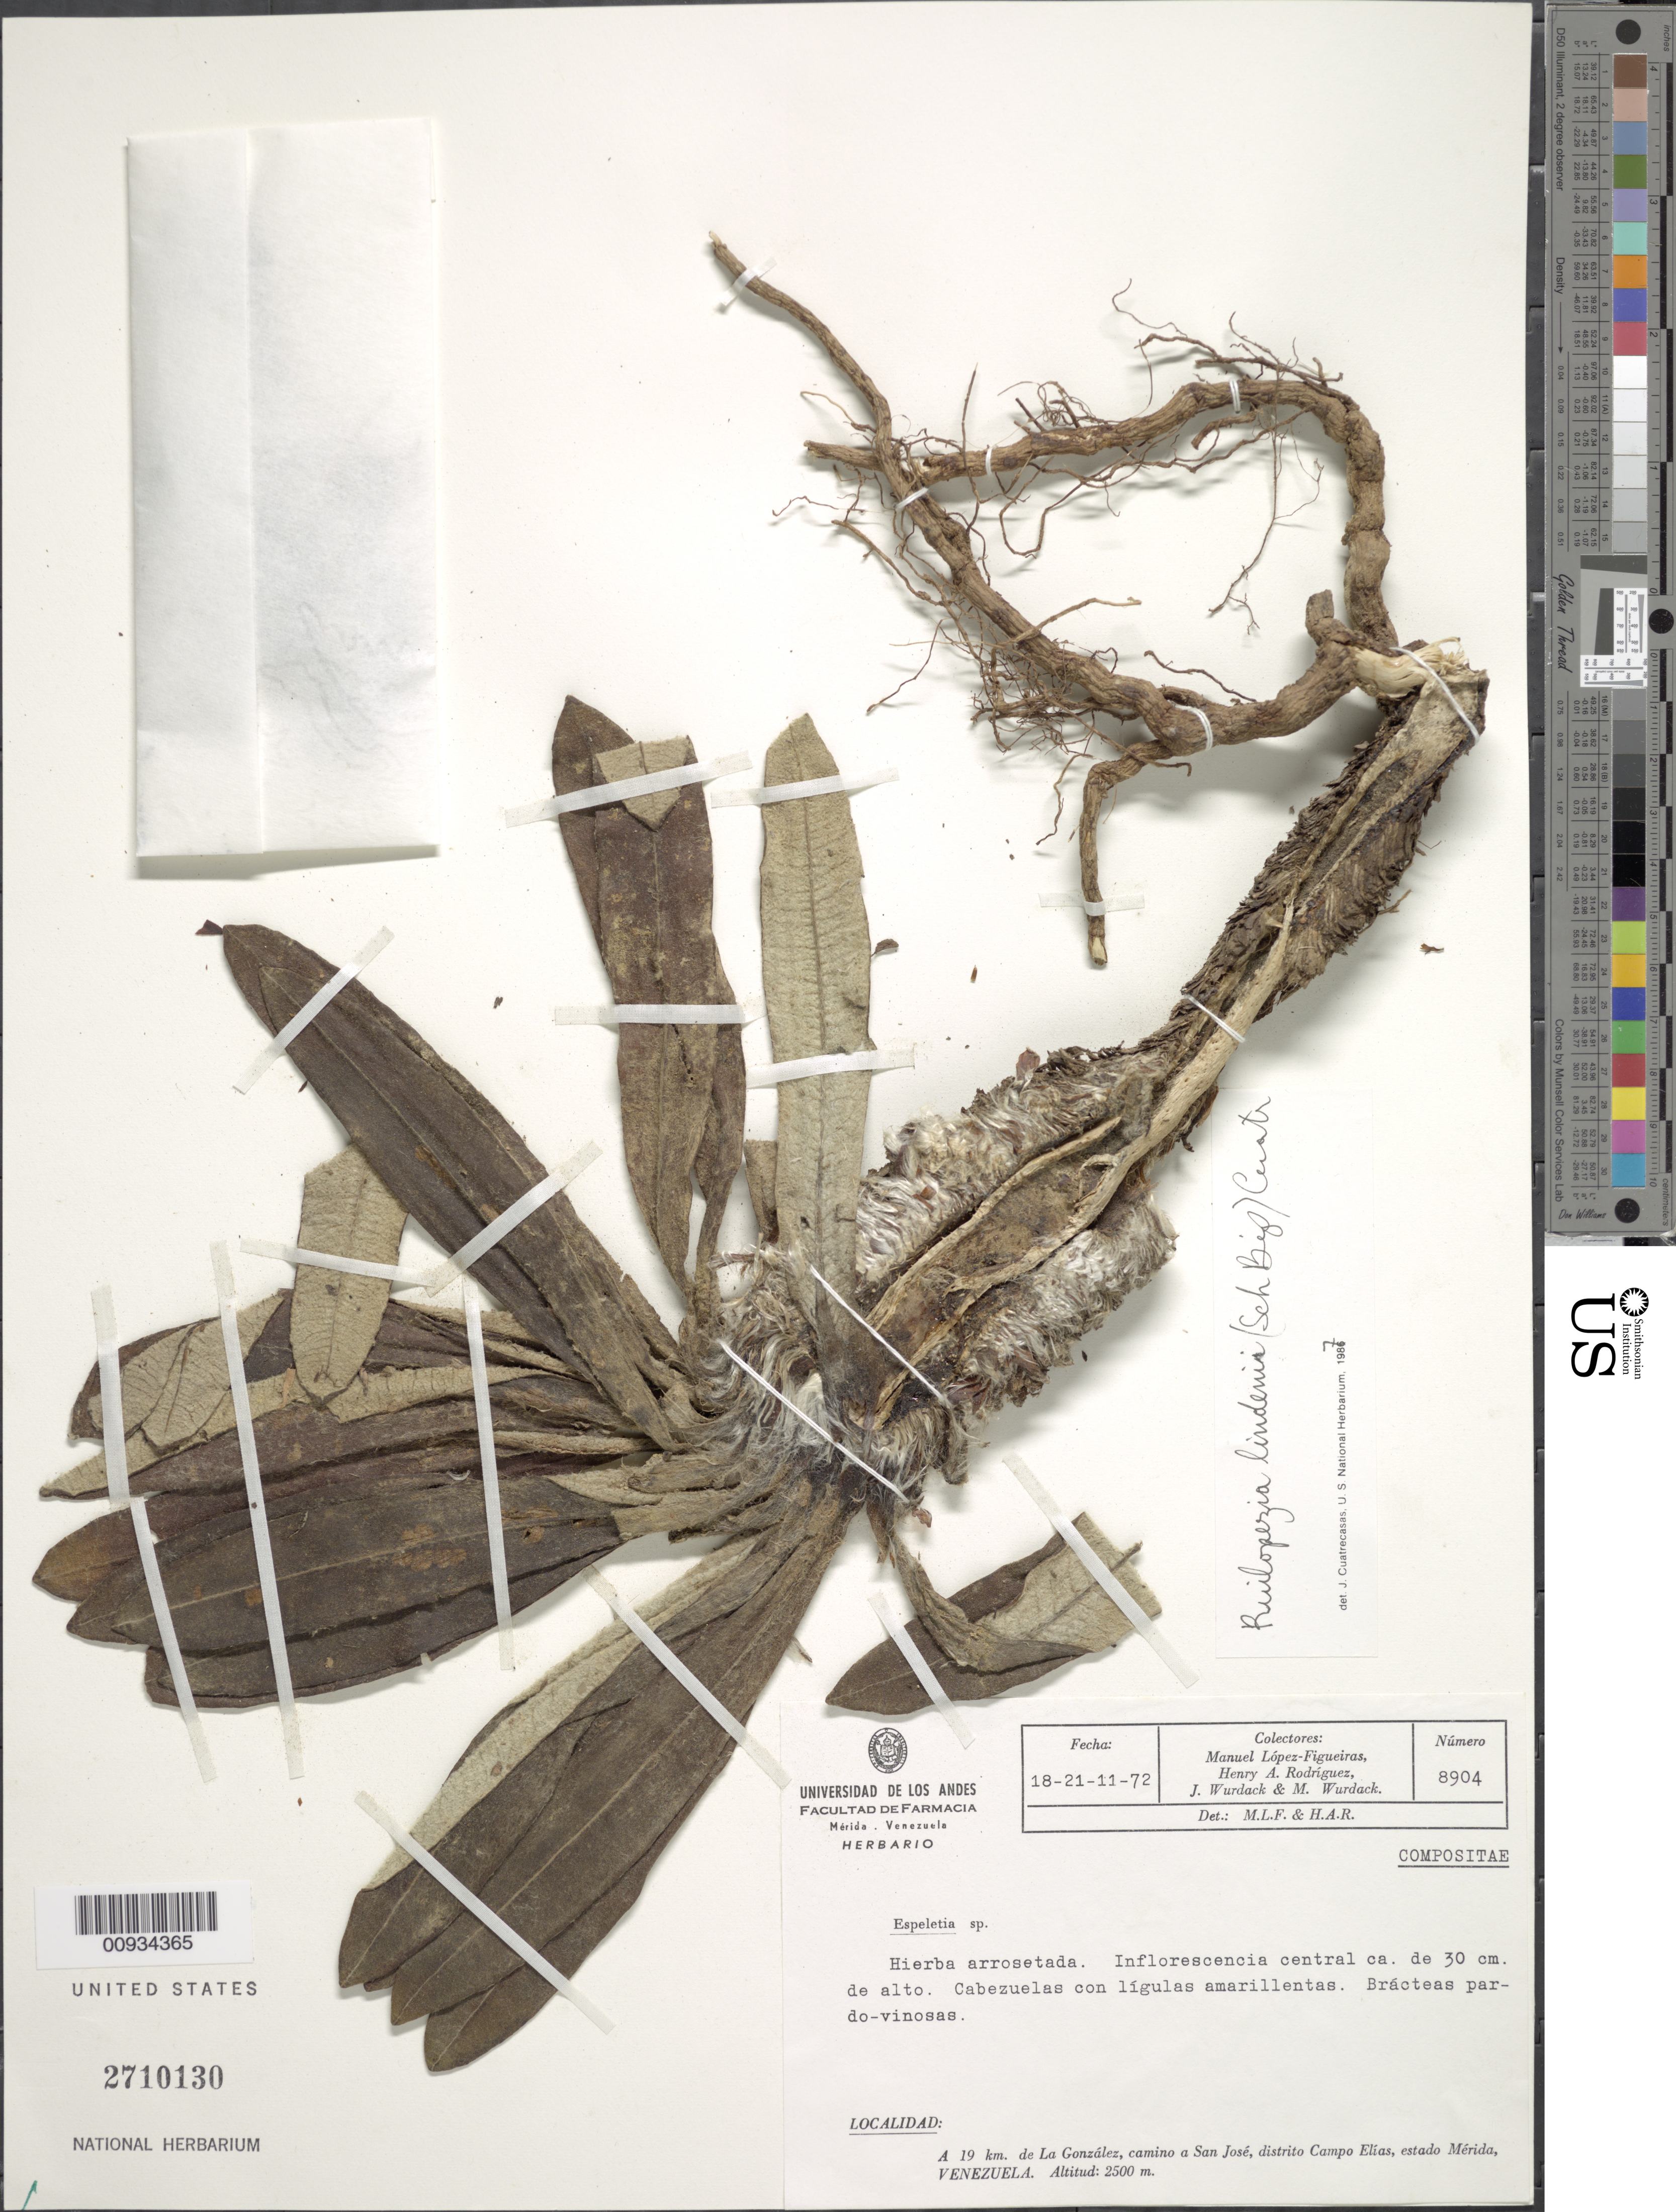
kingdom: Plantae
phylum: Tracheophyta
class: Magnoliopsida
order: Asterales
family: Asteraceae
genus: Ruilopezia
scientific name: Ruilopezia lindenii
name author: (Sch. Bip. ex Wedd.) Cuatrec.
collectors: M. López Figueiras, H. A. Rodriguez, J. J. Wurdack & M. L. Wurdack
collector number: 8904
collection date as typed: Transcribed d/m/y: 18/11/72 to 21/11/72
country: Venezuela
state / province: Mérida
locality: A 19 km de La Gonzales, camino a San Jose, Distrito Campo Elias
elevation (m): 2500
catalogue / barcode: US 2710130